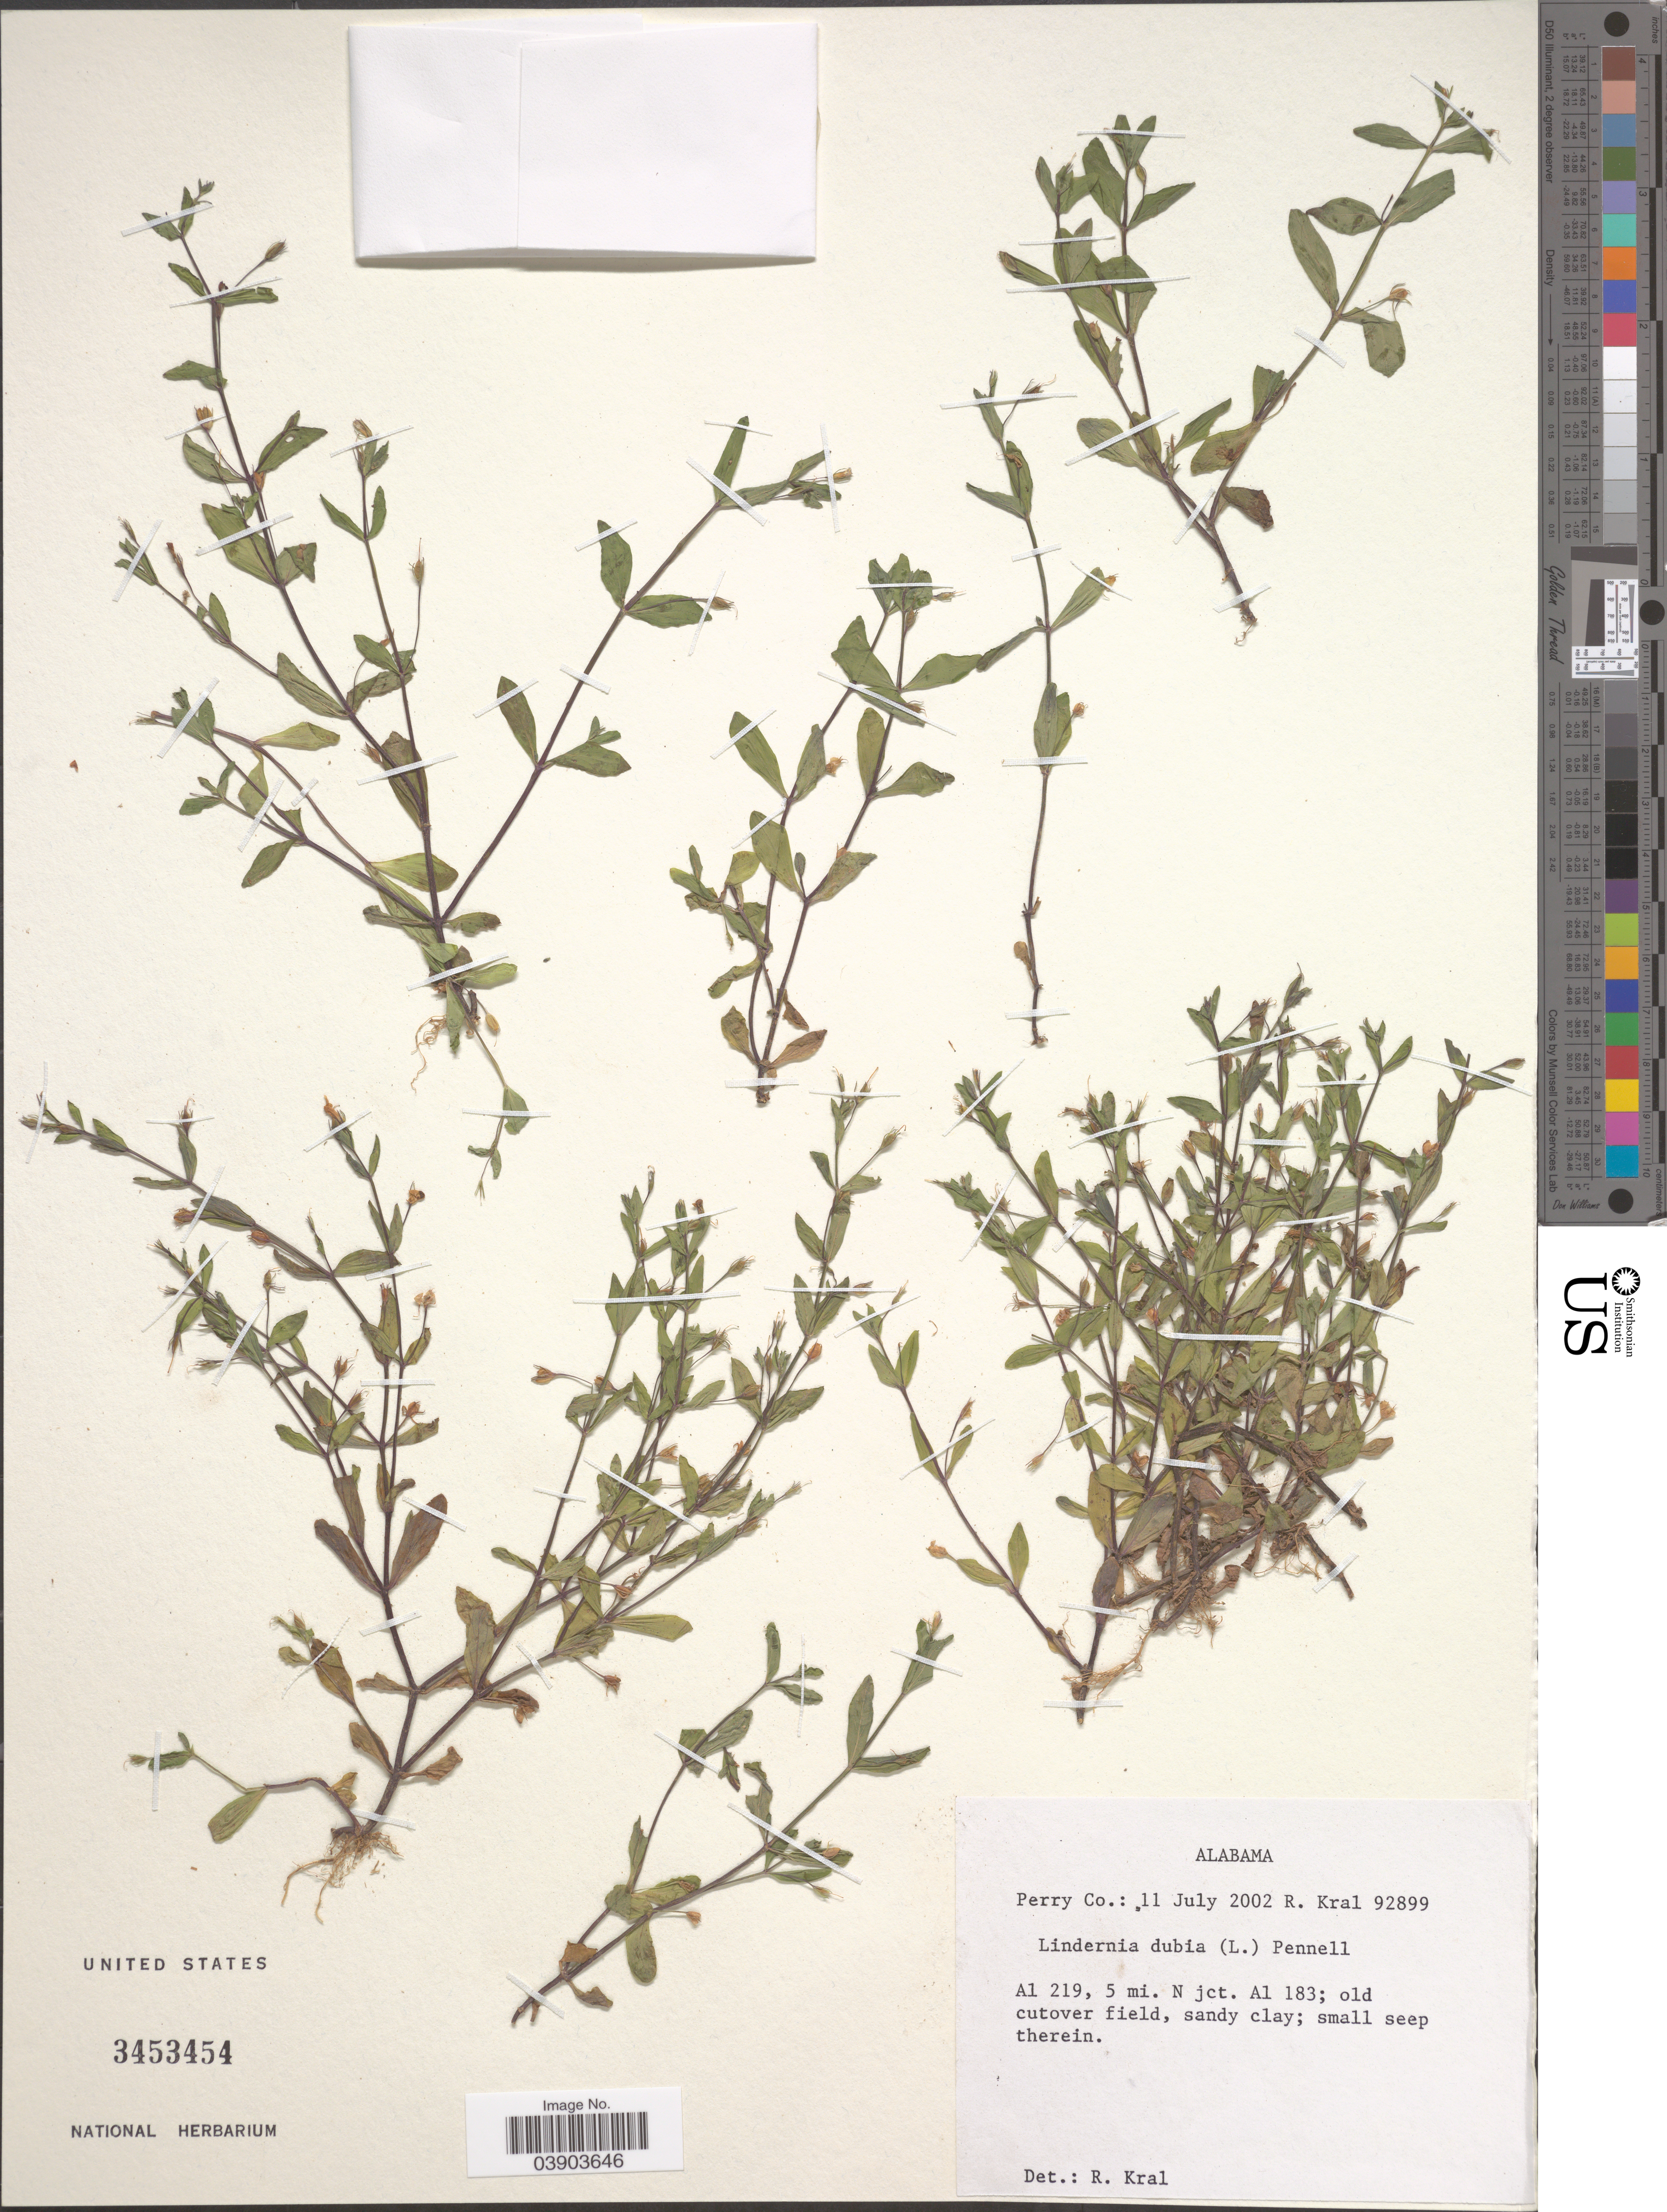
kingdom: Plantae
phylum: Tracheophyta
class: Magnoliopsida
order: Lamiales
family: Linderniaceae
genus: Lindernia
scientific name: Lindernia dubia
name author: (L.) Pennell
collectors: R. Kral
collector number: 92899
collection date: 2002-07-11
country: United States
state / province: Alabama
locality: Perry Co.: Al 219, 5 mi. N jct. Al 183.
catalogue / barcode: US 3453454